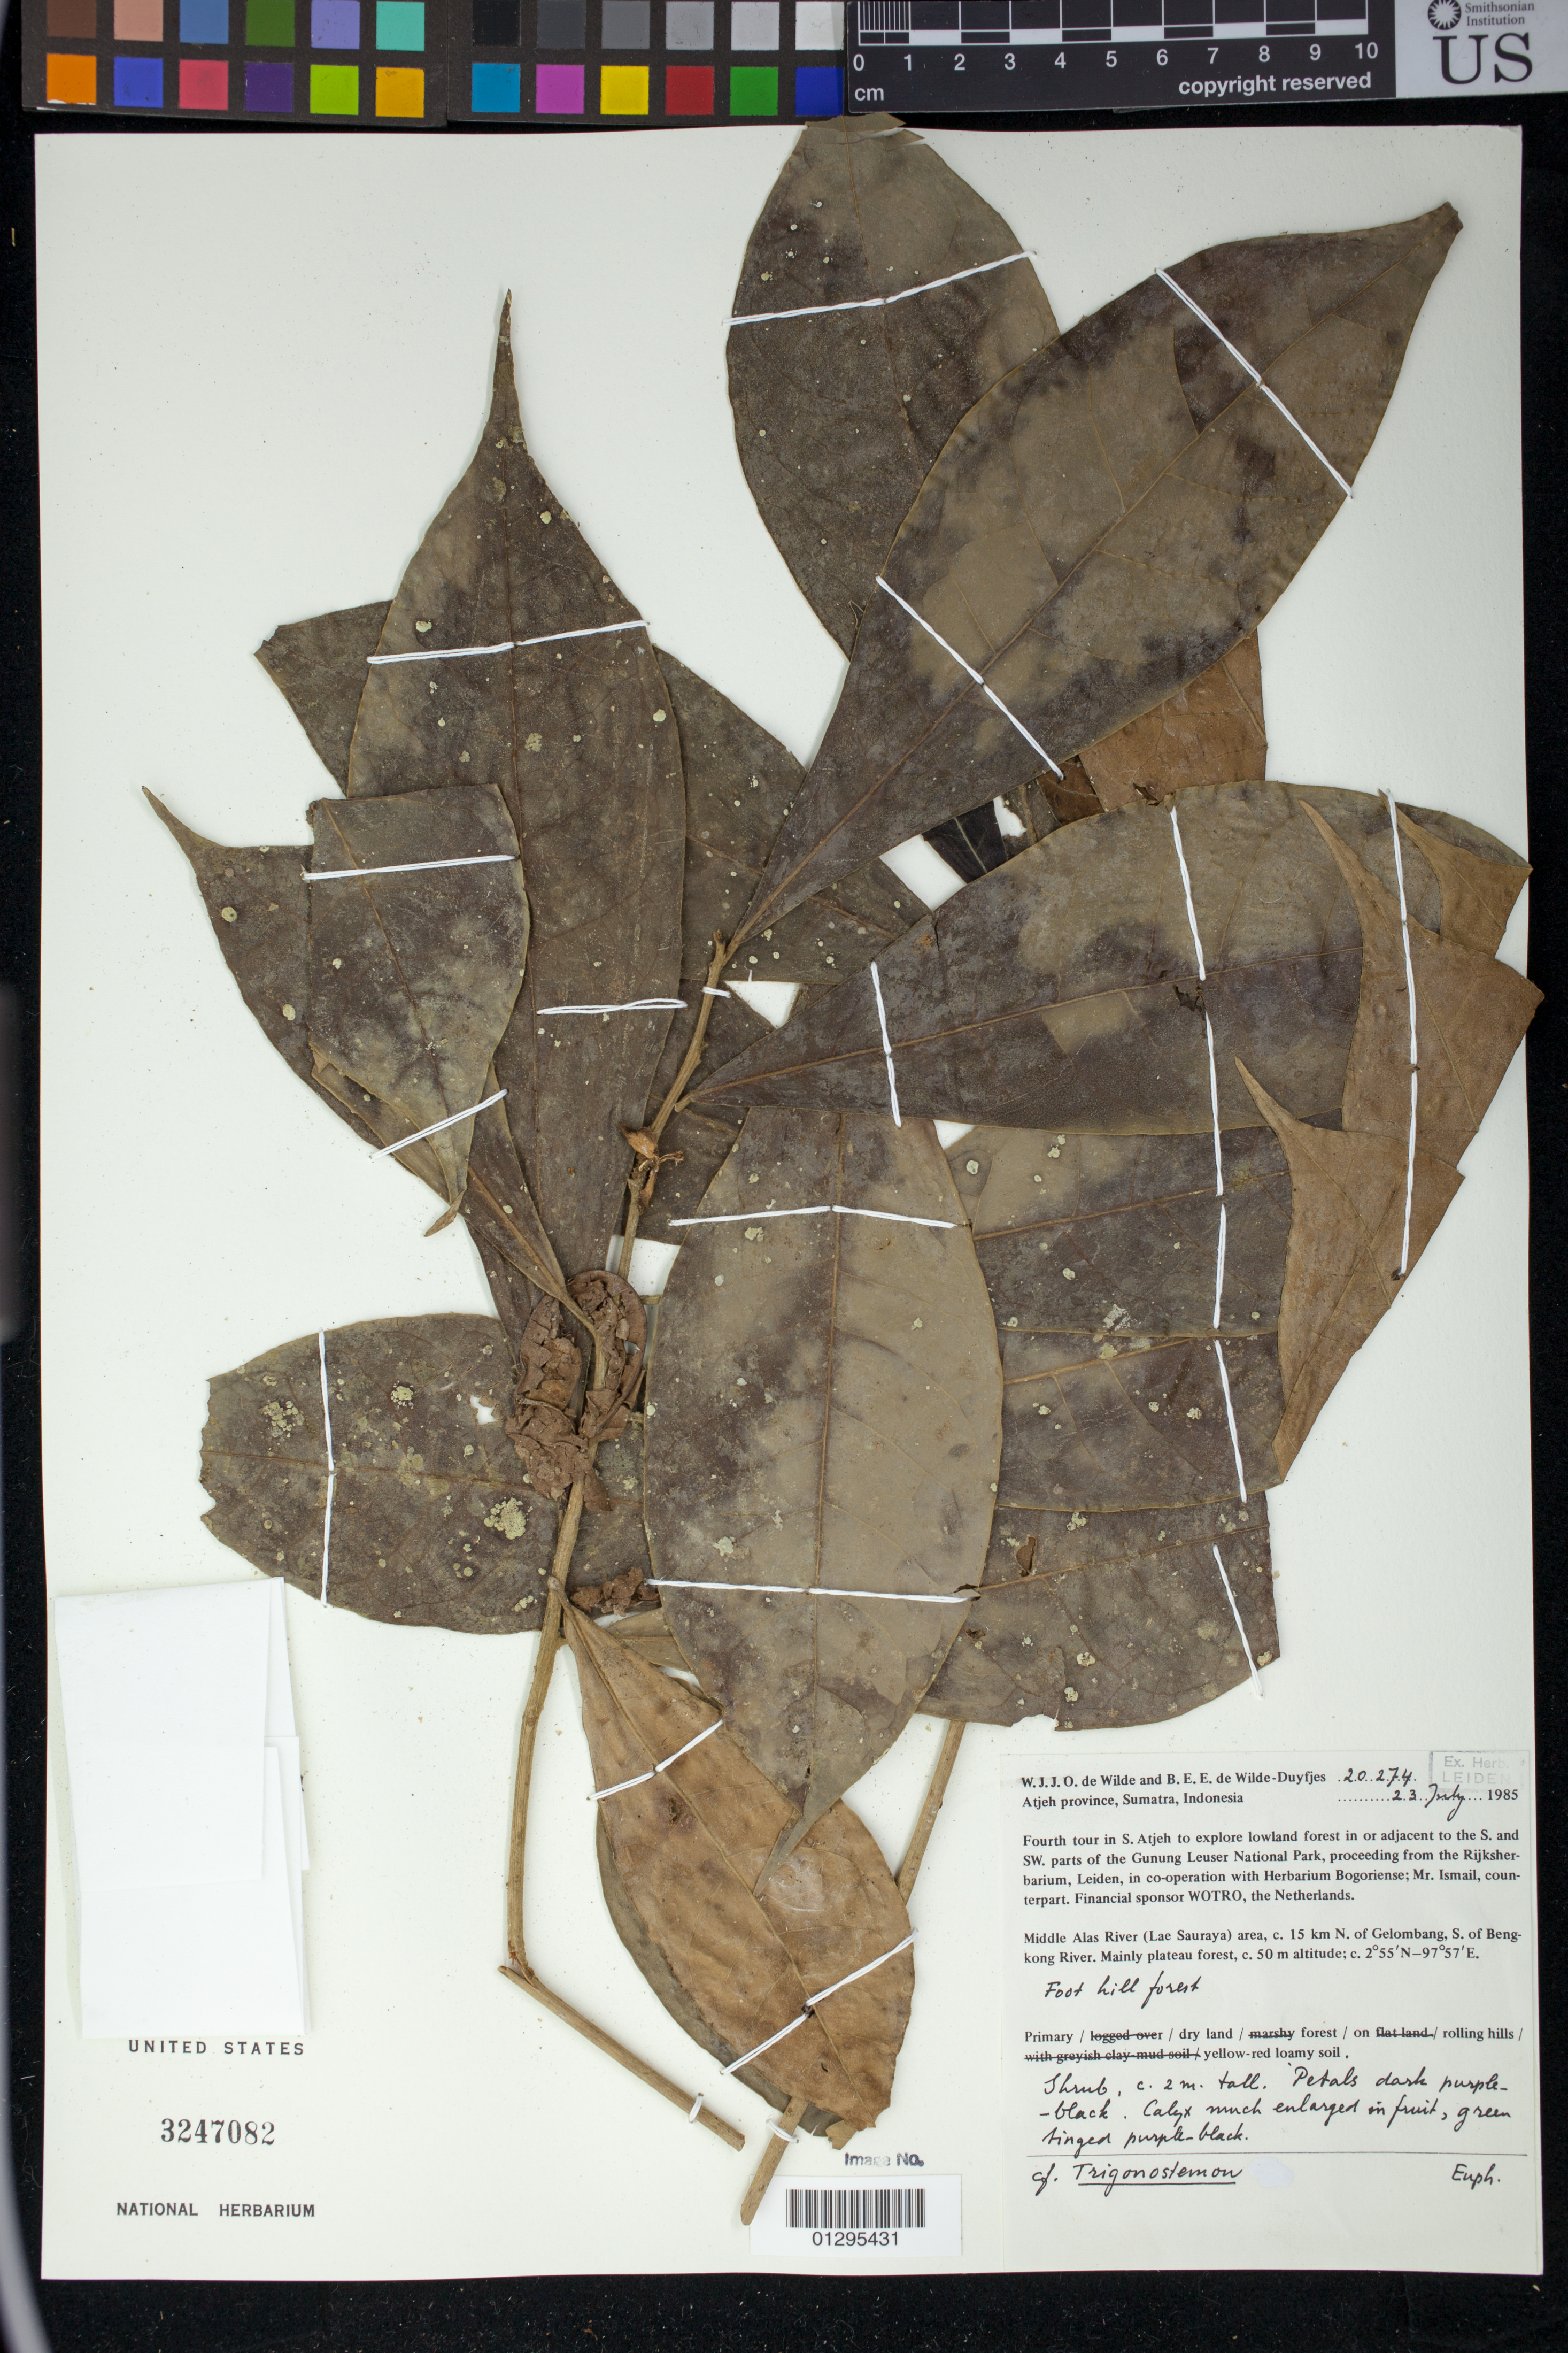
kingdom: Plantae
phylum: Tracheophyta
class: Magnoliopsida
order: Malpighiales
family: Euphorbiaceae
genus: Trigonostemon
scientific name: Trigonostemon sp.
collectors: W. J. de Wilde & B. E. de Wilde-Duyfjes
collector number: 20274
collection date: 1985-07-23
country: Indonesia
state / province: Sumatra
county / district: Aceh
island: Sumatra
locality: Atjeh province, Sumatra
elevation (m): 50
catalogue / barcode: US 3247082